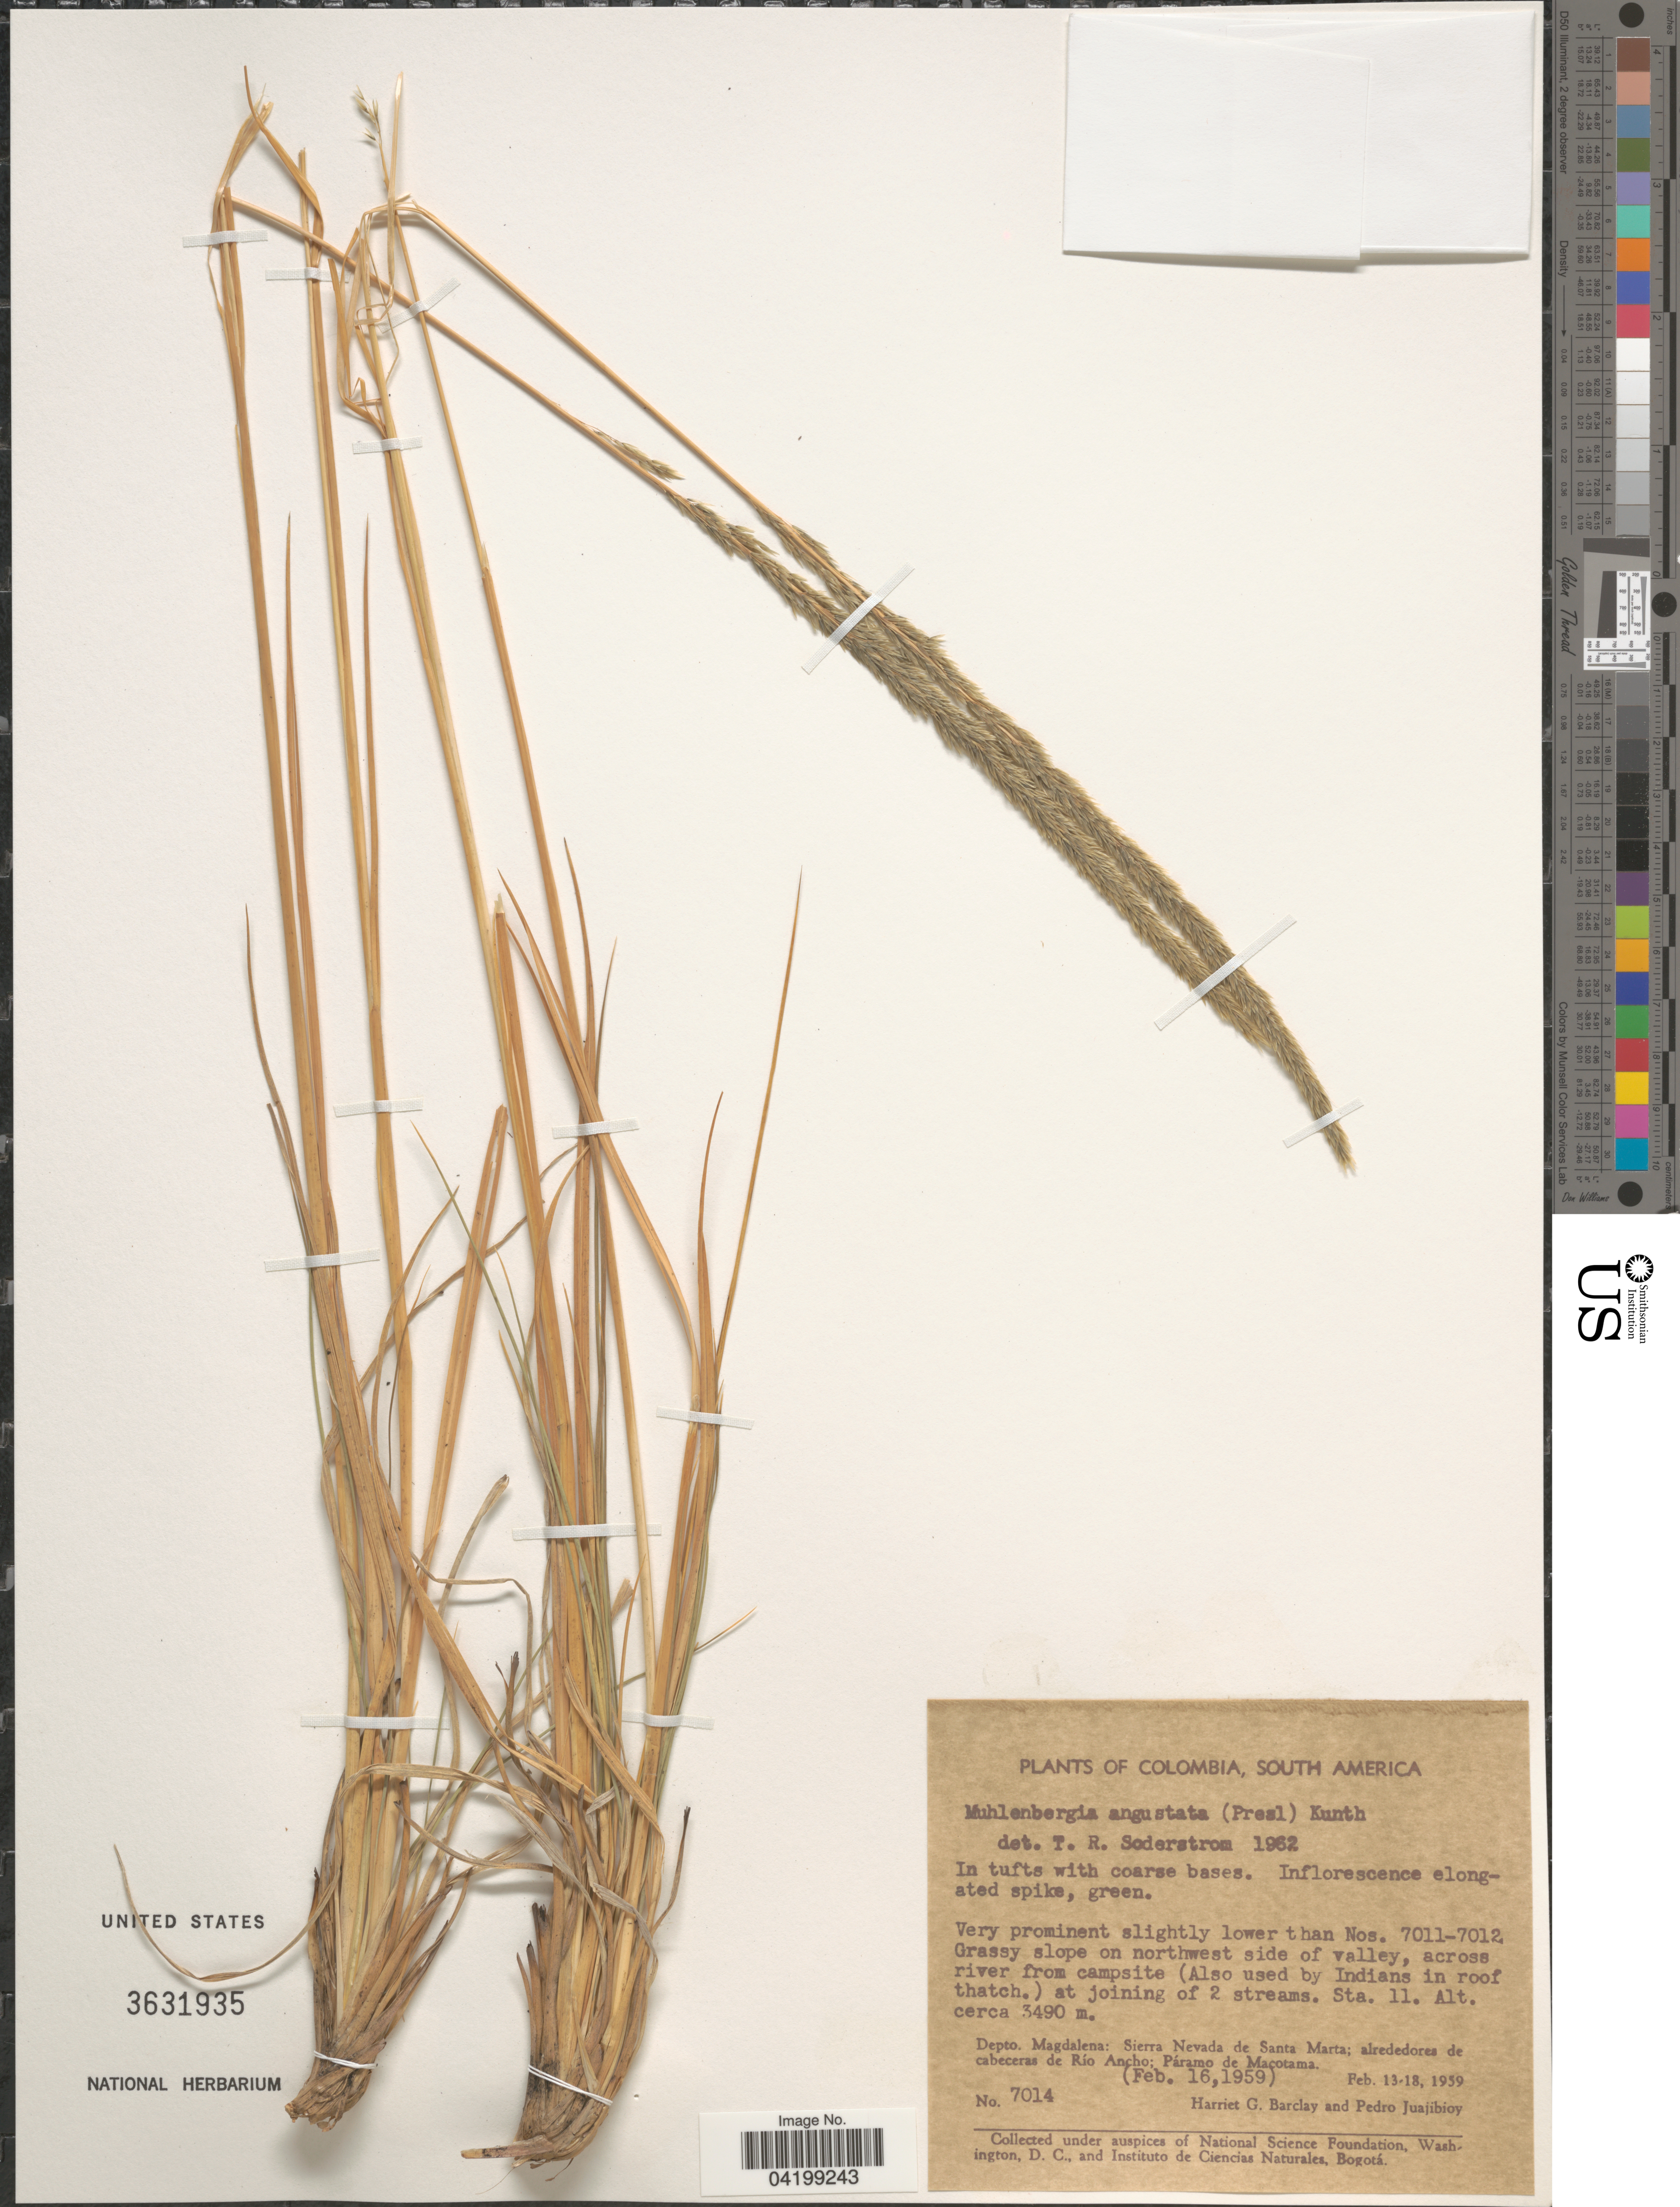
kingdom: Plantae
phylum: Tracheophyta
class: Liliopsida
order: Poales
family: Poaceae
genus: Muhlenbergia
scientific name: Muhlenbergia coerulea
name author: (Griseb.) Mez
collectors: H. G. Barclay & P. Juajibioy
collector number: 7014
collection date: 1959-02-16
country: Colombia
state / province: Magdalena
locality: Grassy slope on northwest side of valley, across river from campsite at joining of 2 streams. Sta. 11. Depto. Magdalena: Sierra Nevada de Santa Marta; alrededores de cabeceras de Río Ancho; Páramo de Macotama.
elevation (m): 3490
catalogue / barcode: US 3631935